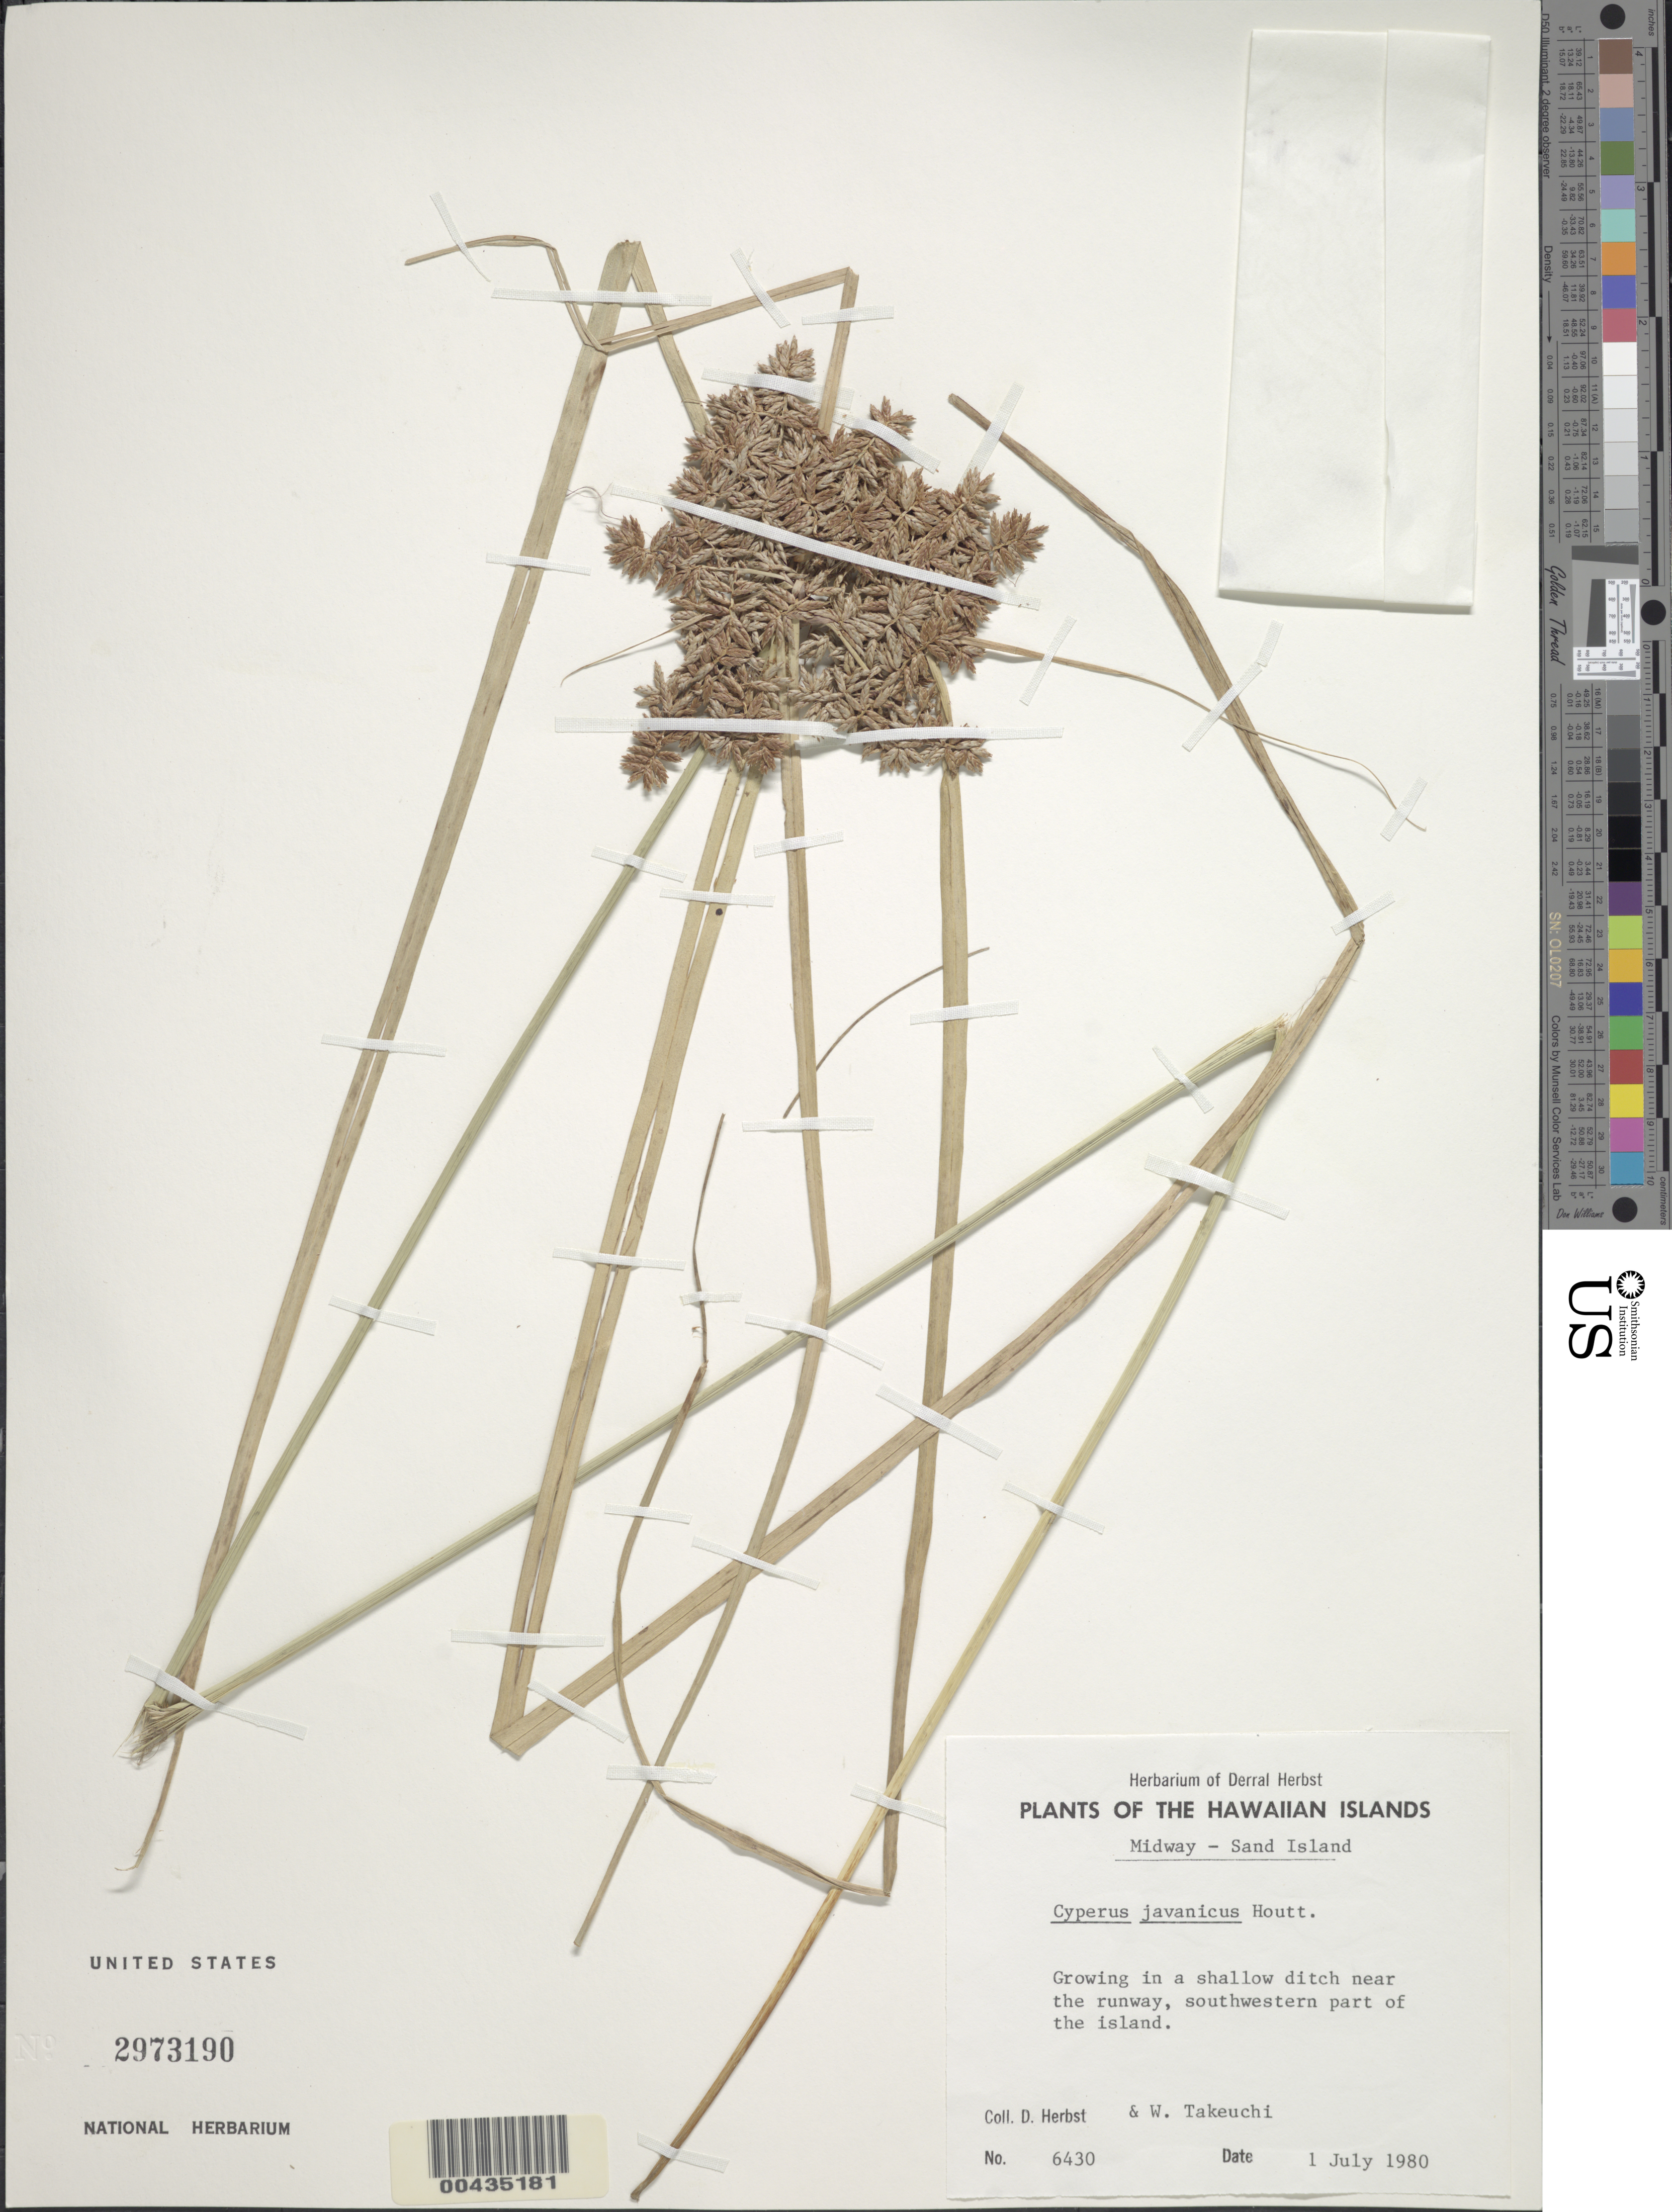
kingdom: Plantae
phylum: Tracheophyta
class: Liliopsida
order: Poales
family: Cyperaceae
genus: Cyperus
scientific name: Cyperus javanicus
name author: Houtt.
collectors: D. R. Herbst & W. N. Takeuchi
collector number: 6430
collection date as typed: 1 Jul 1980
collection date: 1980-07-01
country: U.S. Administered Pacific Islands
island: Midway Atoll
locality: Sand Islet, in a ditch near the runway, southwestern part of the island.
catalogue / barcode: US 2973190